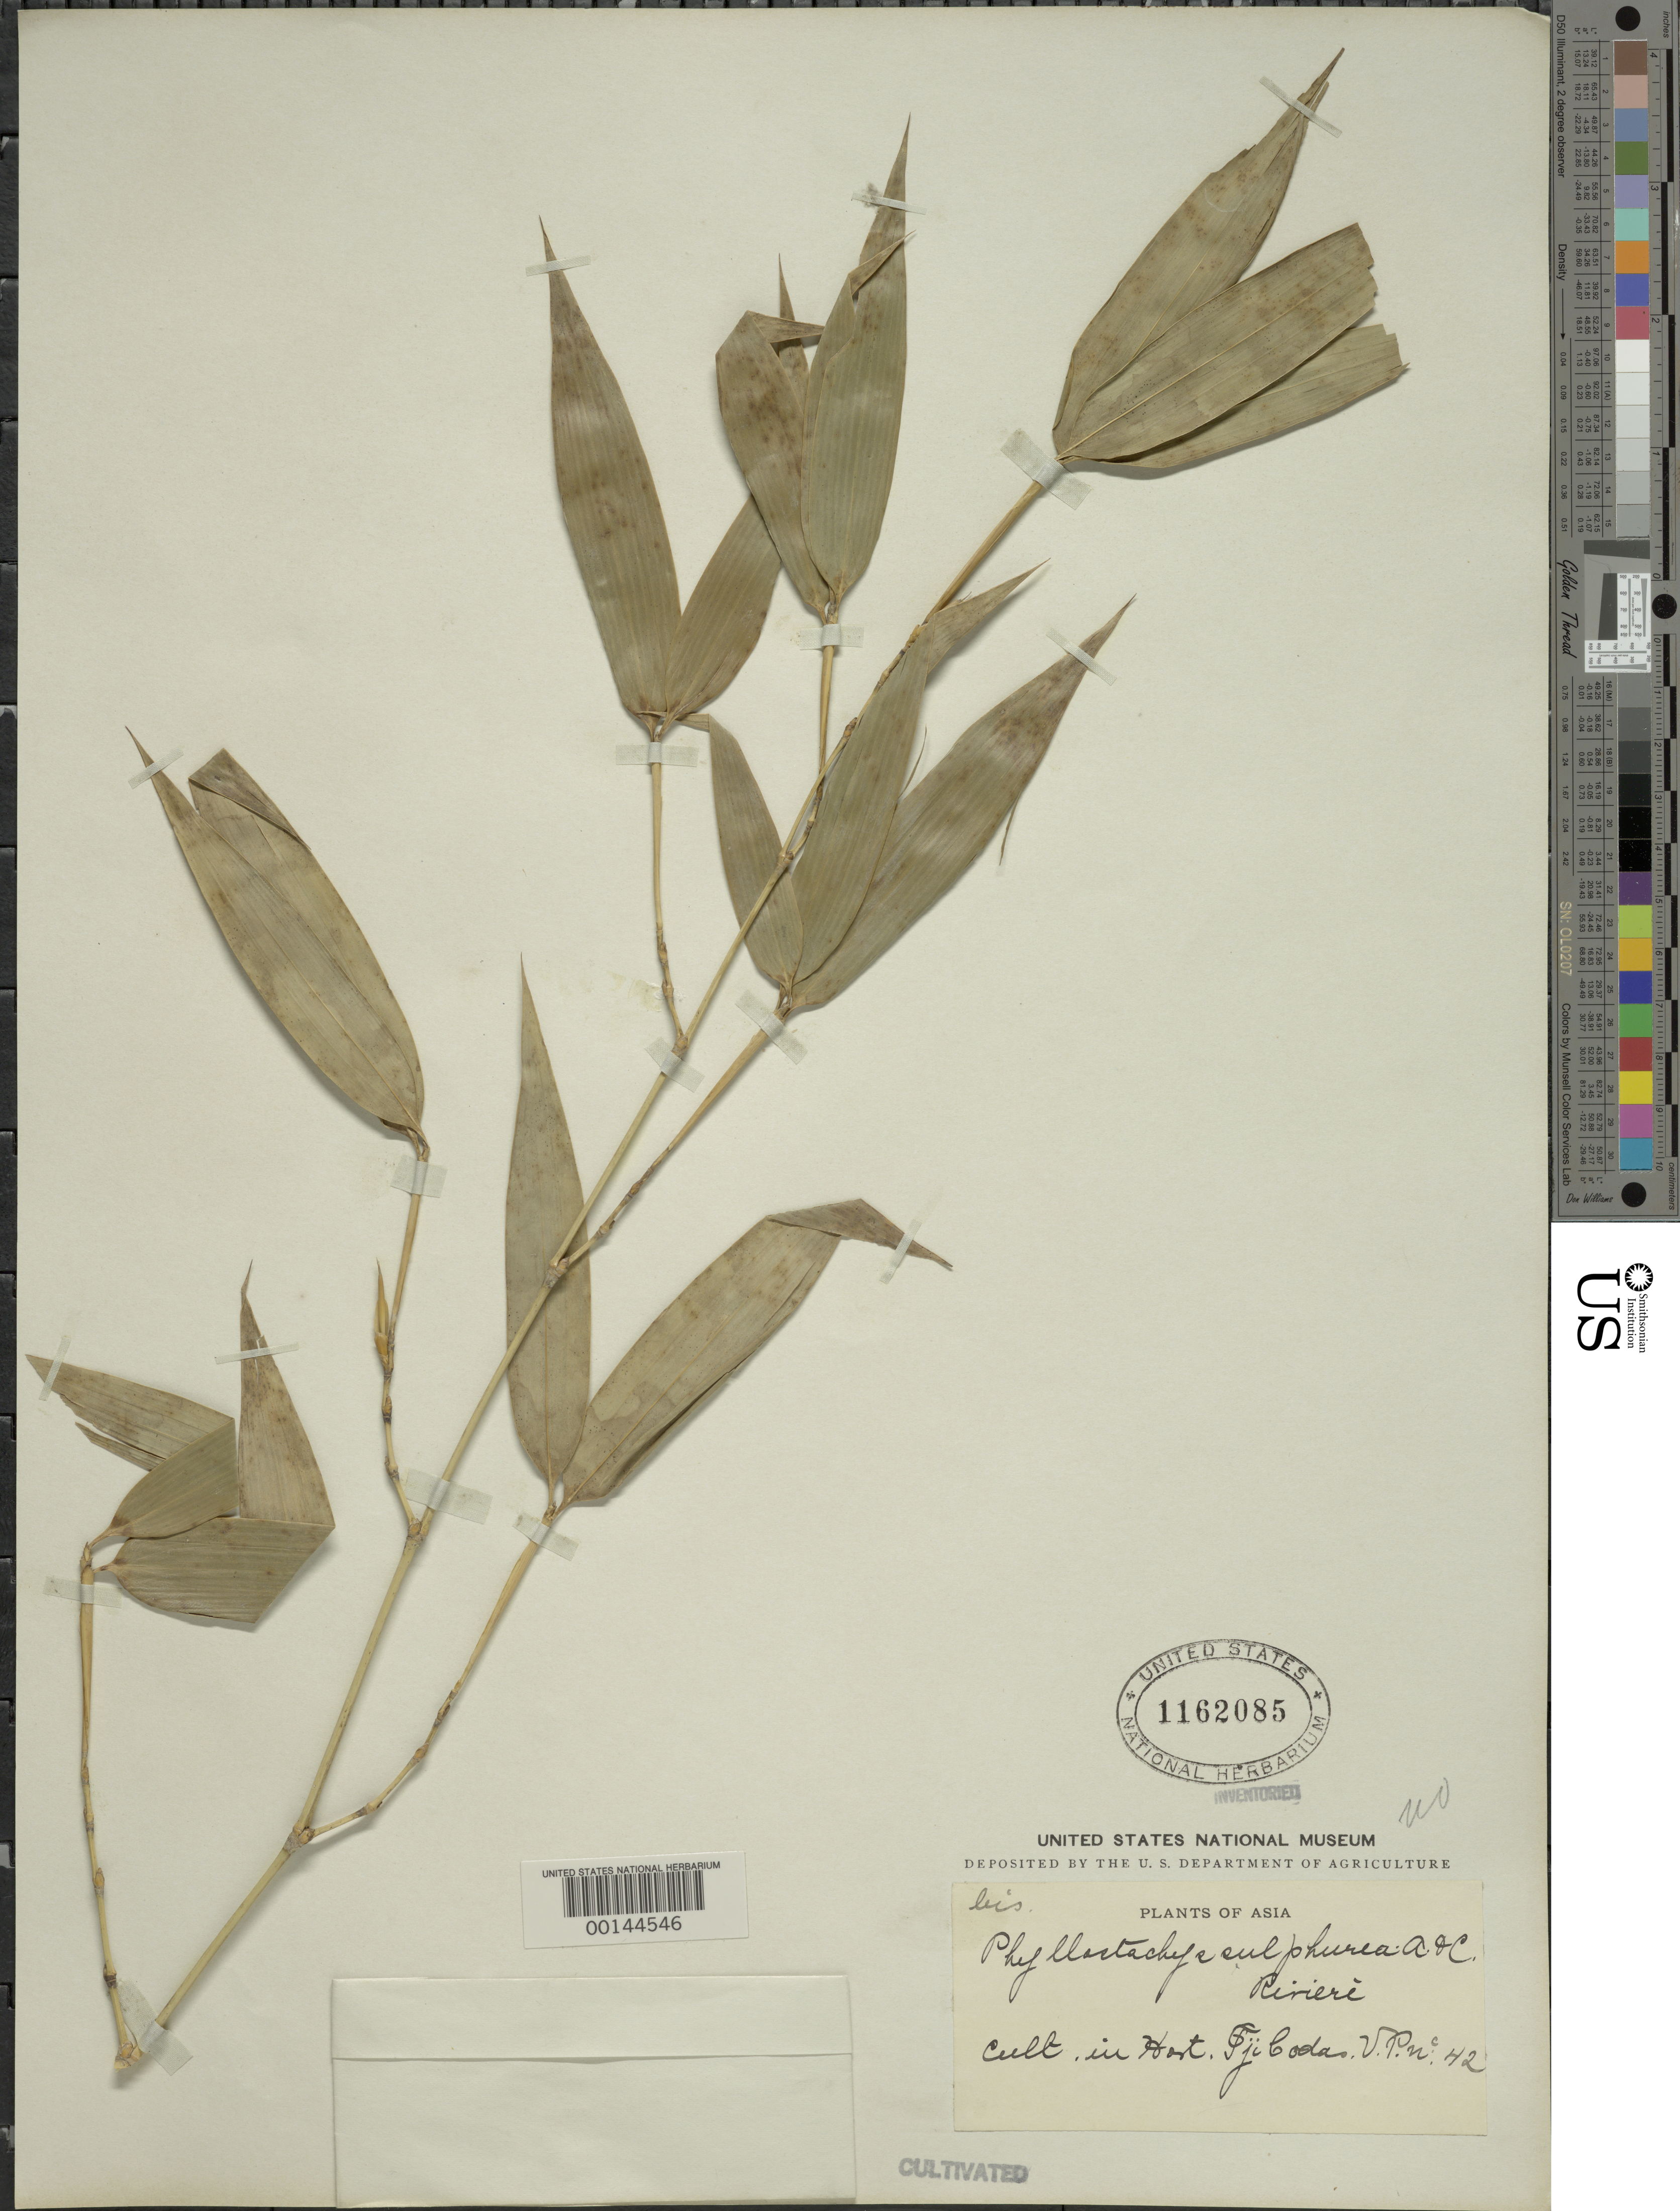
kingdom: Plantae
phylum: Tracheophyta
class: Liliopsida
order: Poales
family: Poaceae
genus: Phyllostachys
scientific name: Phyllostachys sp.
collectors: J. Rose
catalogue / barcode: US 1162085